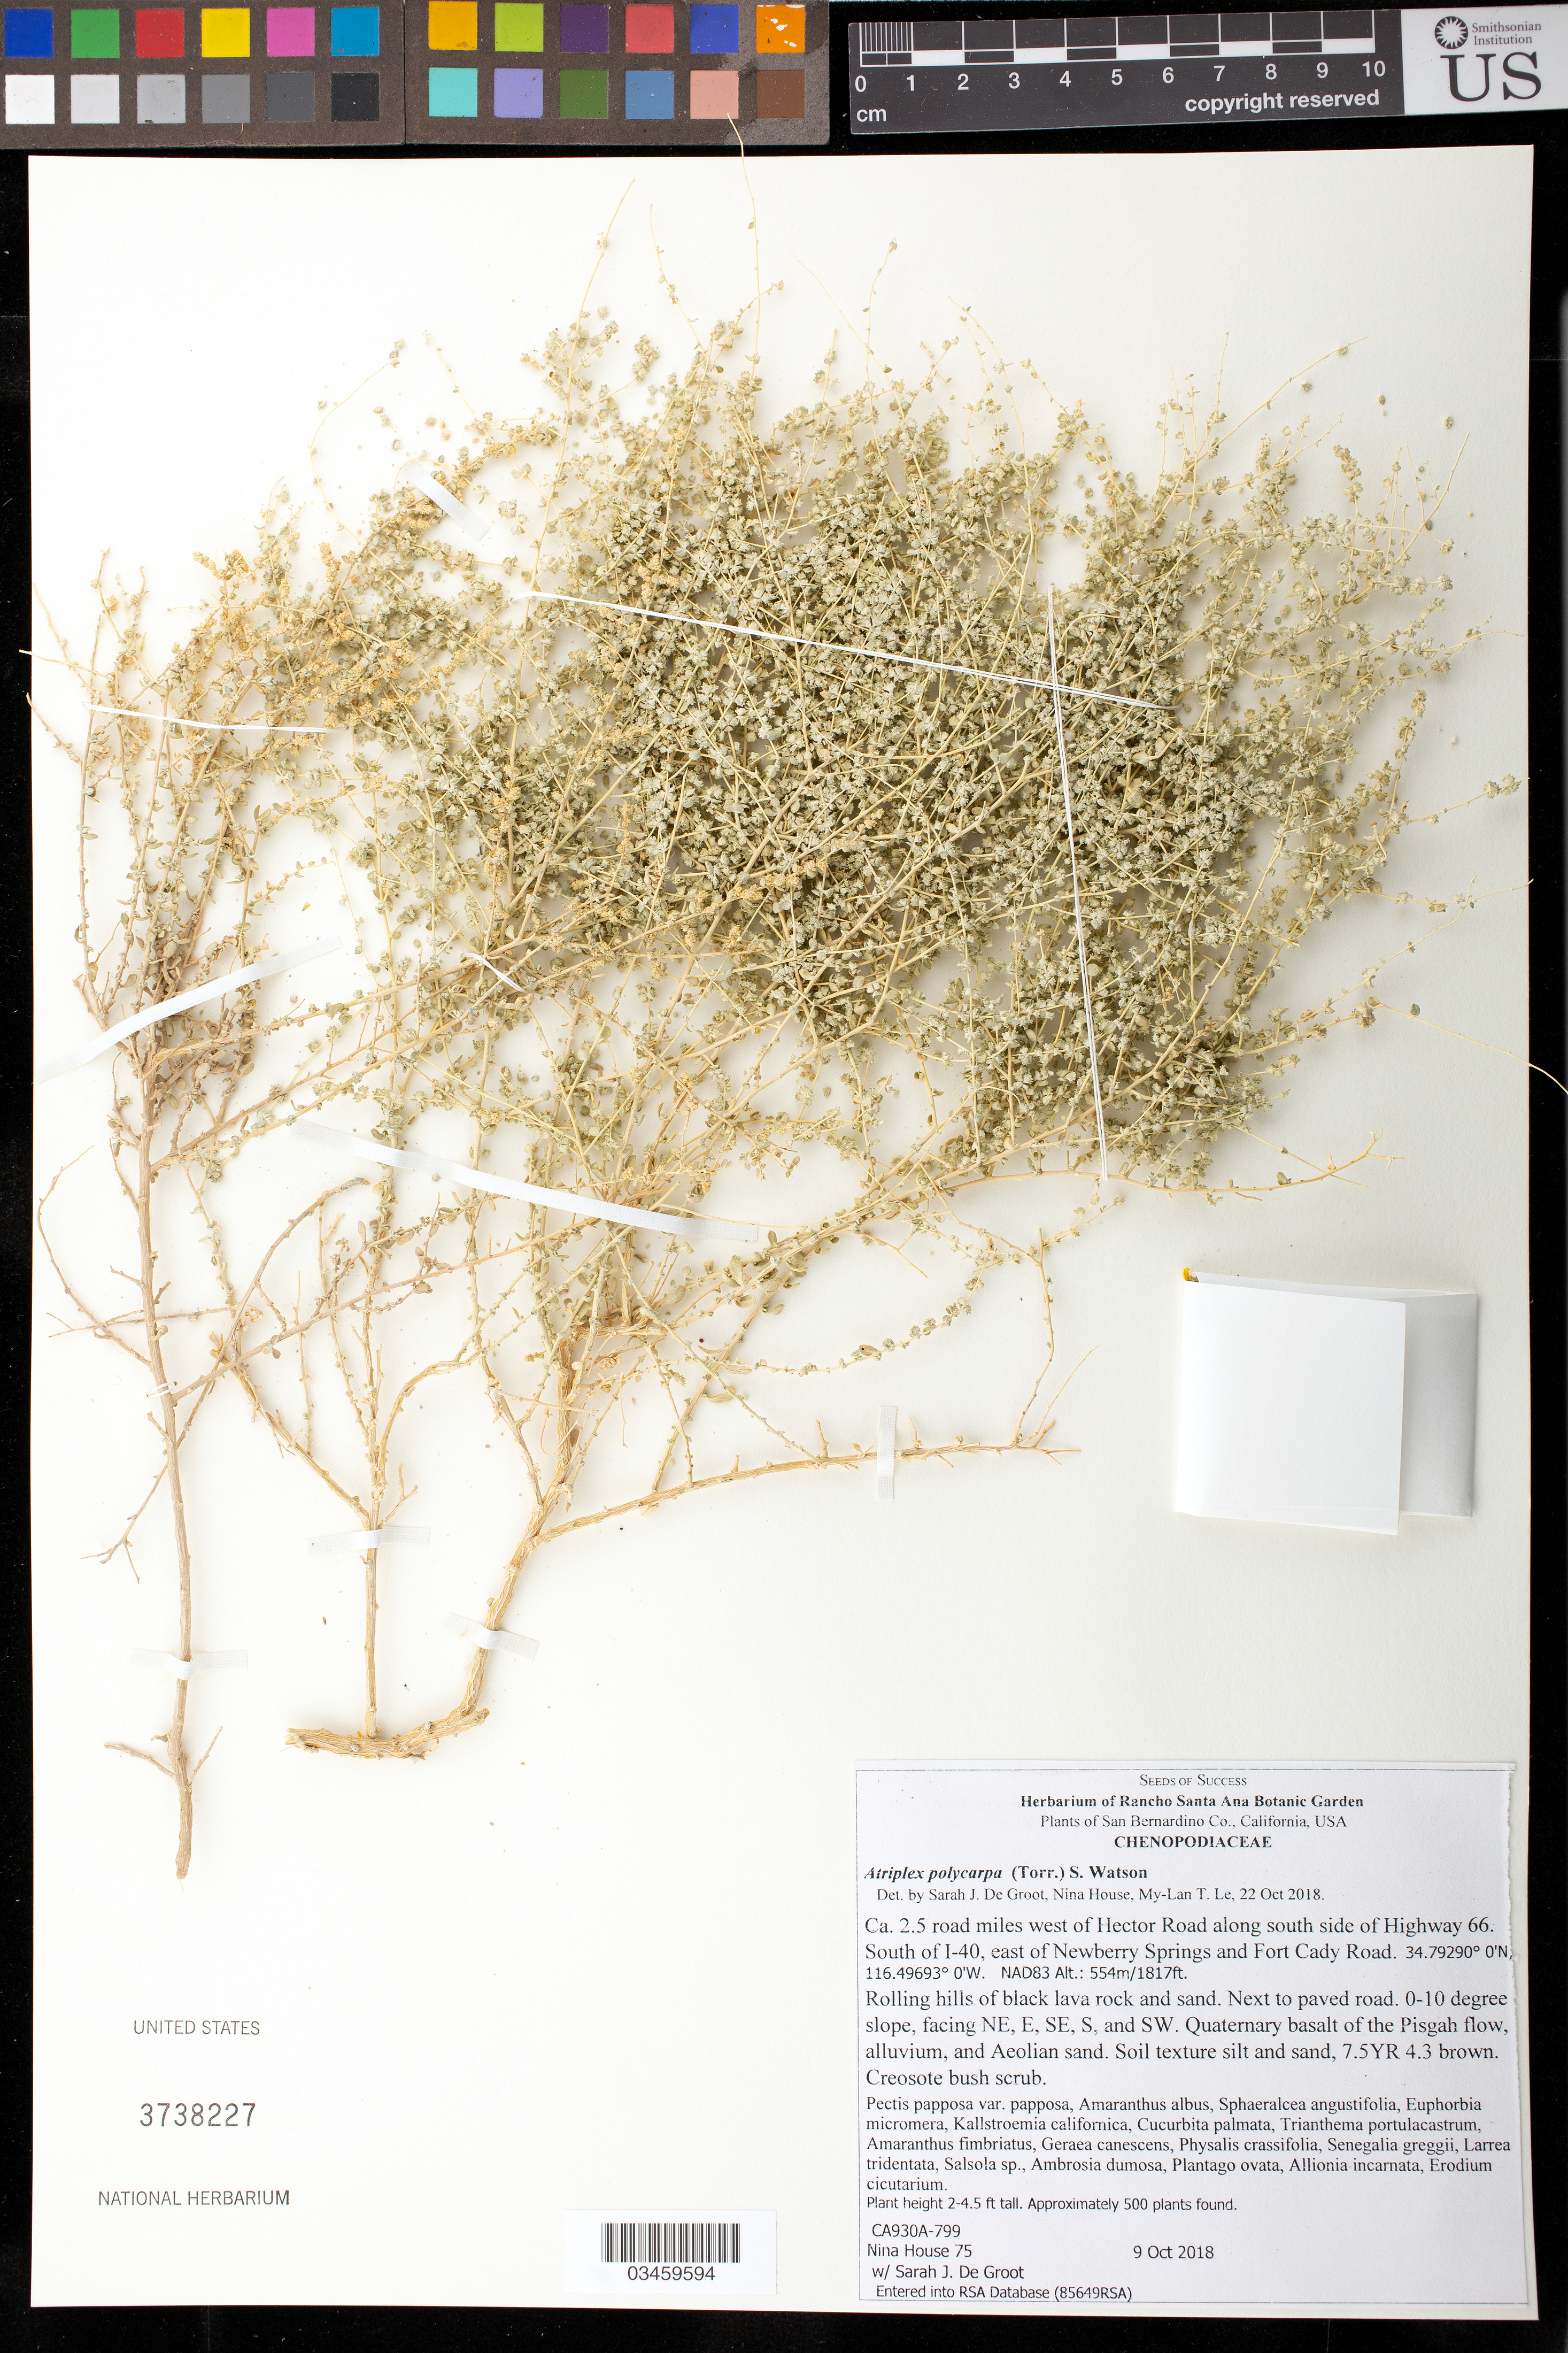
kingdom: Plantae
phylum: Tracheophyta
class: Magnoliopsida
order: Caryophyllales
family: Amaranthaceae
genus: Atriplex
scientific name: Atriplex polycarpa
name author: (Torr.) S. Watson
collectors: N. House & S. De Groot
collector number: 75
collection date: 2018-10-09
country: United States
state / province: California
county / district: San Bernardino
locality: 2.5 road mi W of Hector Road along S side of Hwy 66. S of I-40, east of Newberry Springs and Fort Cady Road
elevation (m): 554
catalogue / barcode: US 3738227